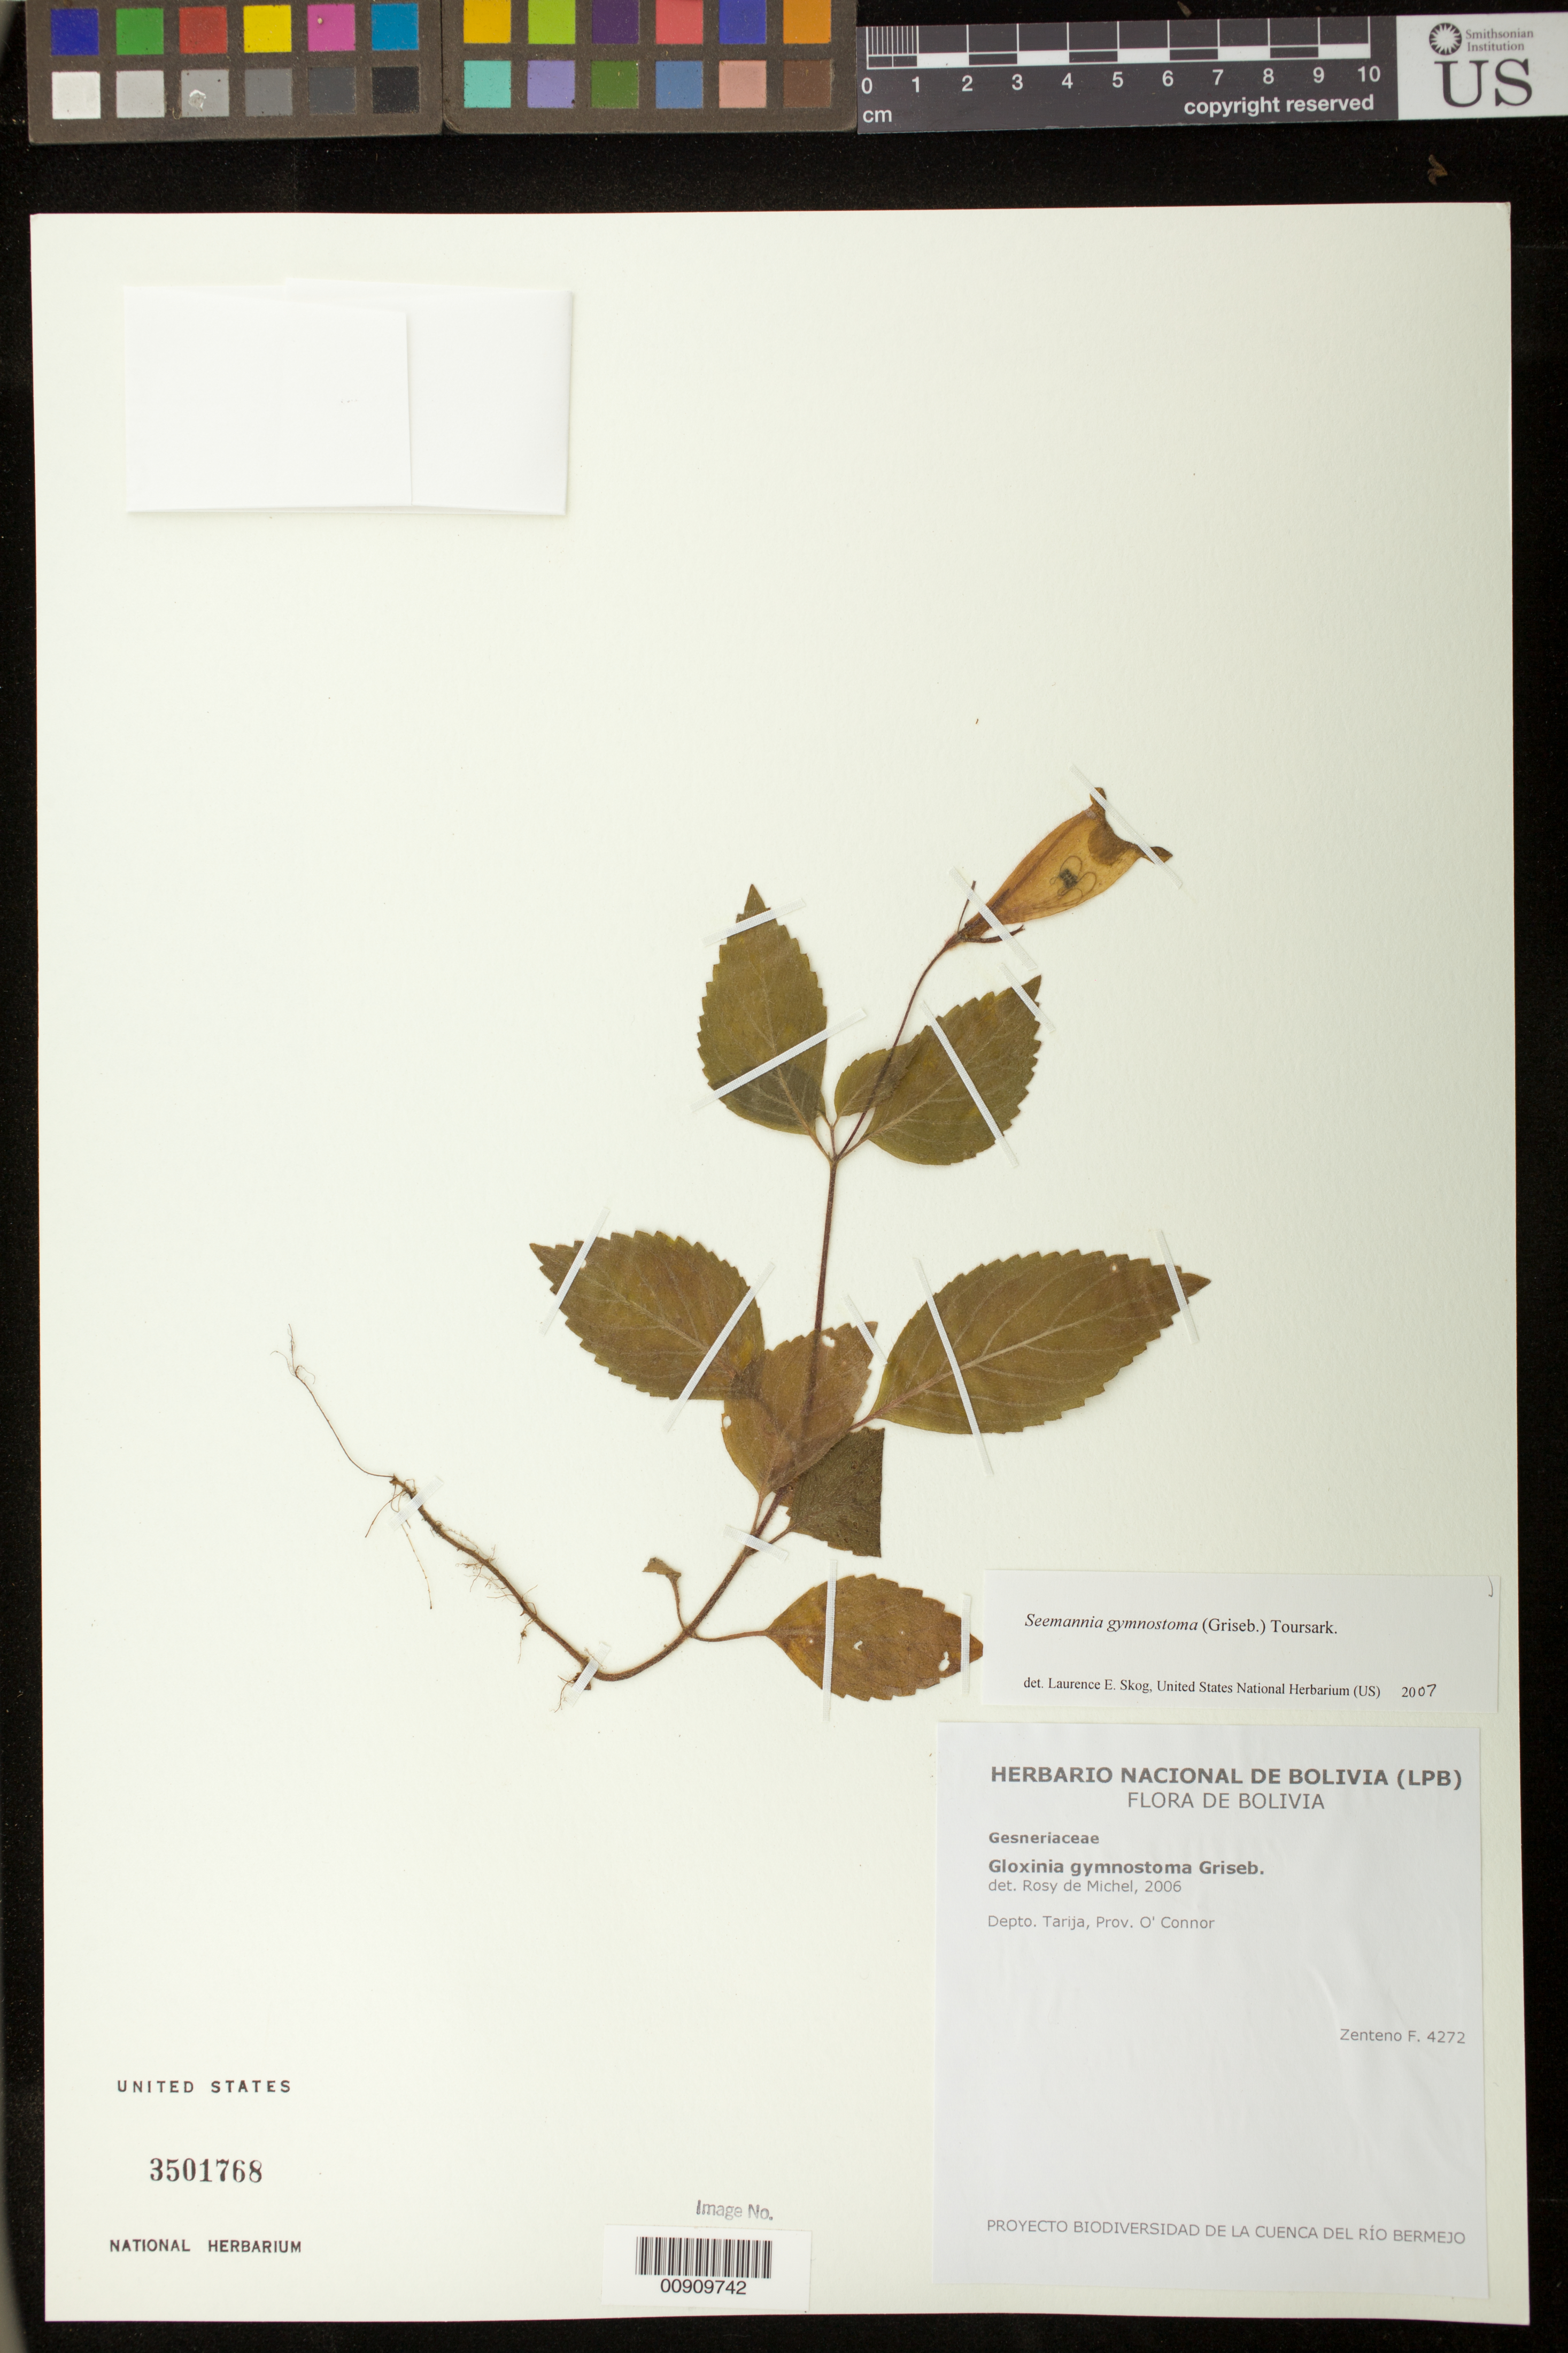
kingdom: Plantae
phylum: Tracheophyta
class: Magnoliopsida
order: Lamiales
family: Gesneriaceae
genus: Seemannia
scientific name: Seemannia gymnostoma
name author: (Griseb.) Toursark.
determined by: Skog, Laurence E.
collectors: F. Zenteno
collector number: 4272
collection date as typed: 2006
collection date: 2006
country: Bolivia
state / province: Tarija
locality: Depto. Tarija, Prov. O'Connor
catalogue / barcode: US 3501768